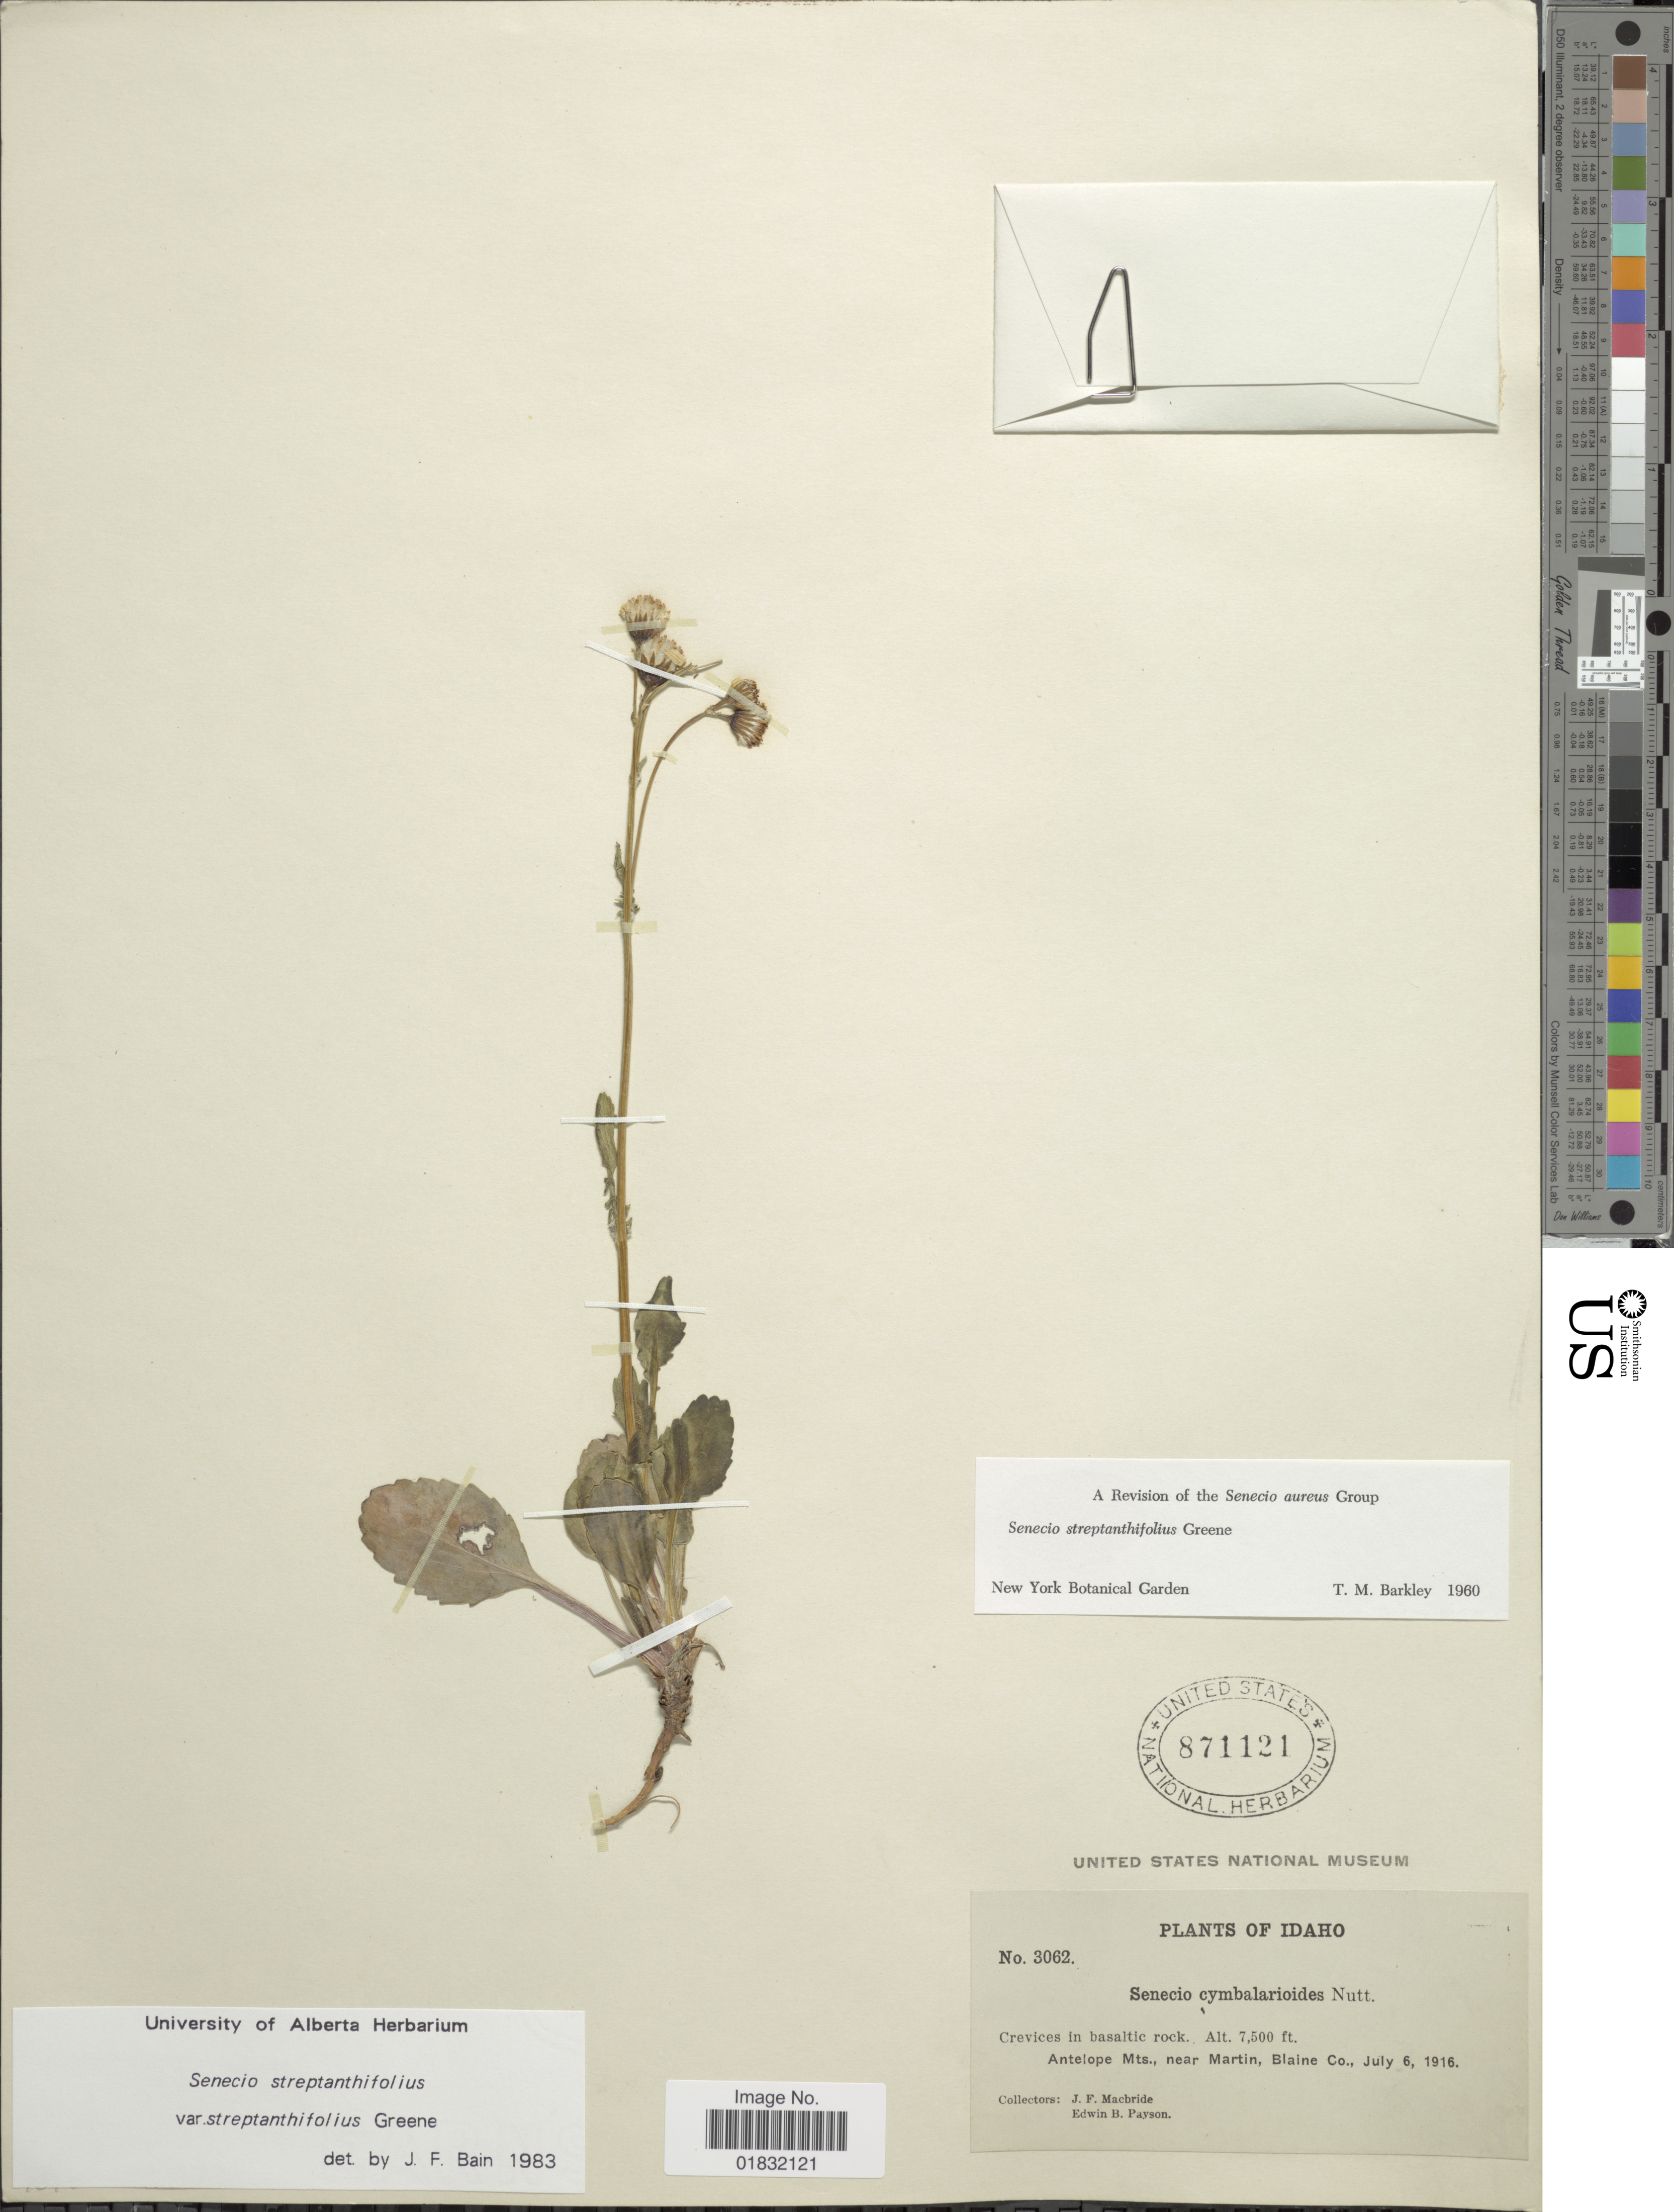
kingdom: Plantae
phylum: Tracheophyta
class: Magnoliopsida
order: Asterales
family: Asteraceae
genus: Packera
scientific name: Packera streptanthifolia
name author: (Greene) W.A. Weber & Á. Löve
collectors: J. F. Macbride & E. B. Payson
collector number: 3062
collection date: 1916-07-06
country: United States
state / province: Idaho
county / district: Blaine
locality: Crevices in basaltic rock. Antelope Mts., near Martin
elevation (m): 2286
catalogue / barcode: US 871121